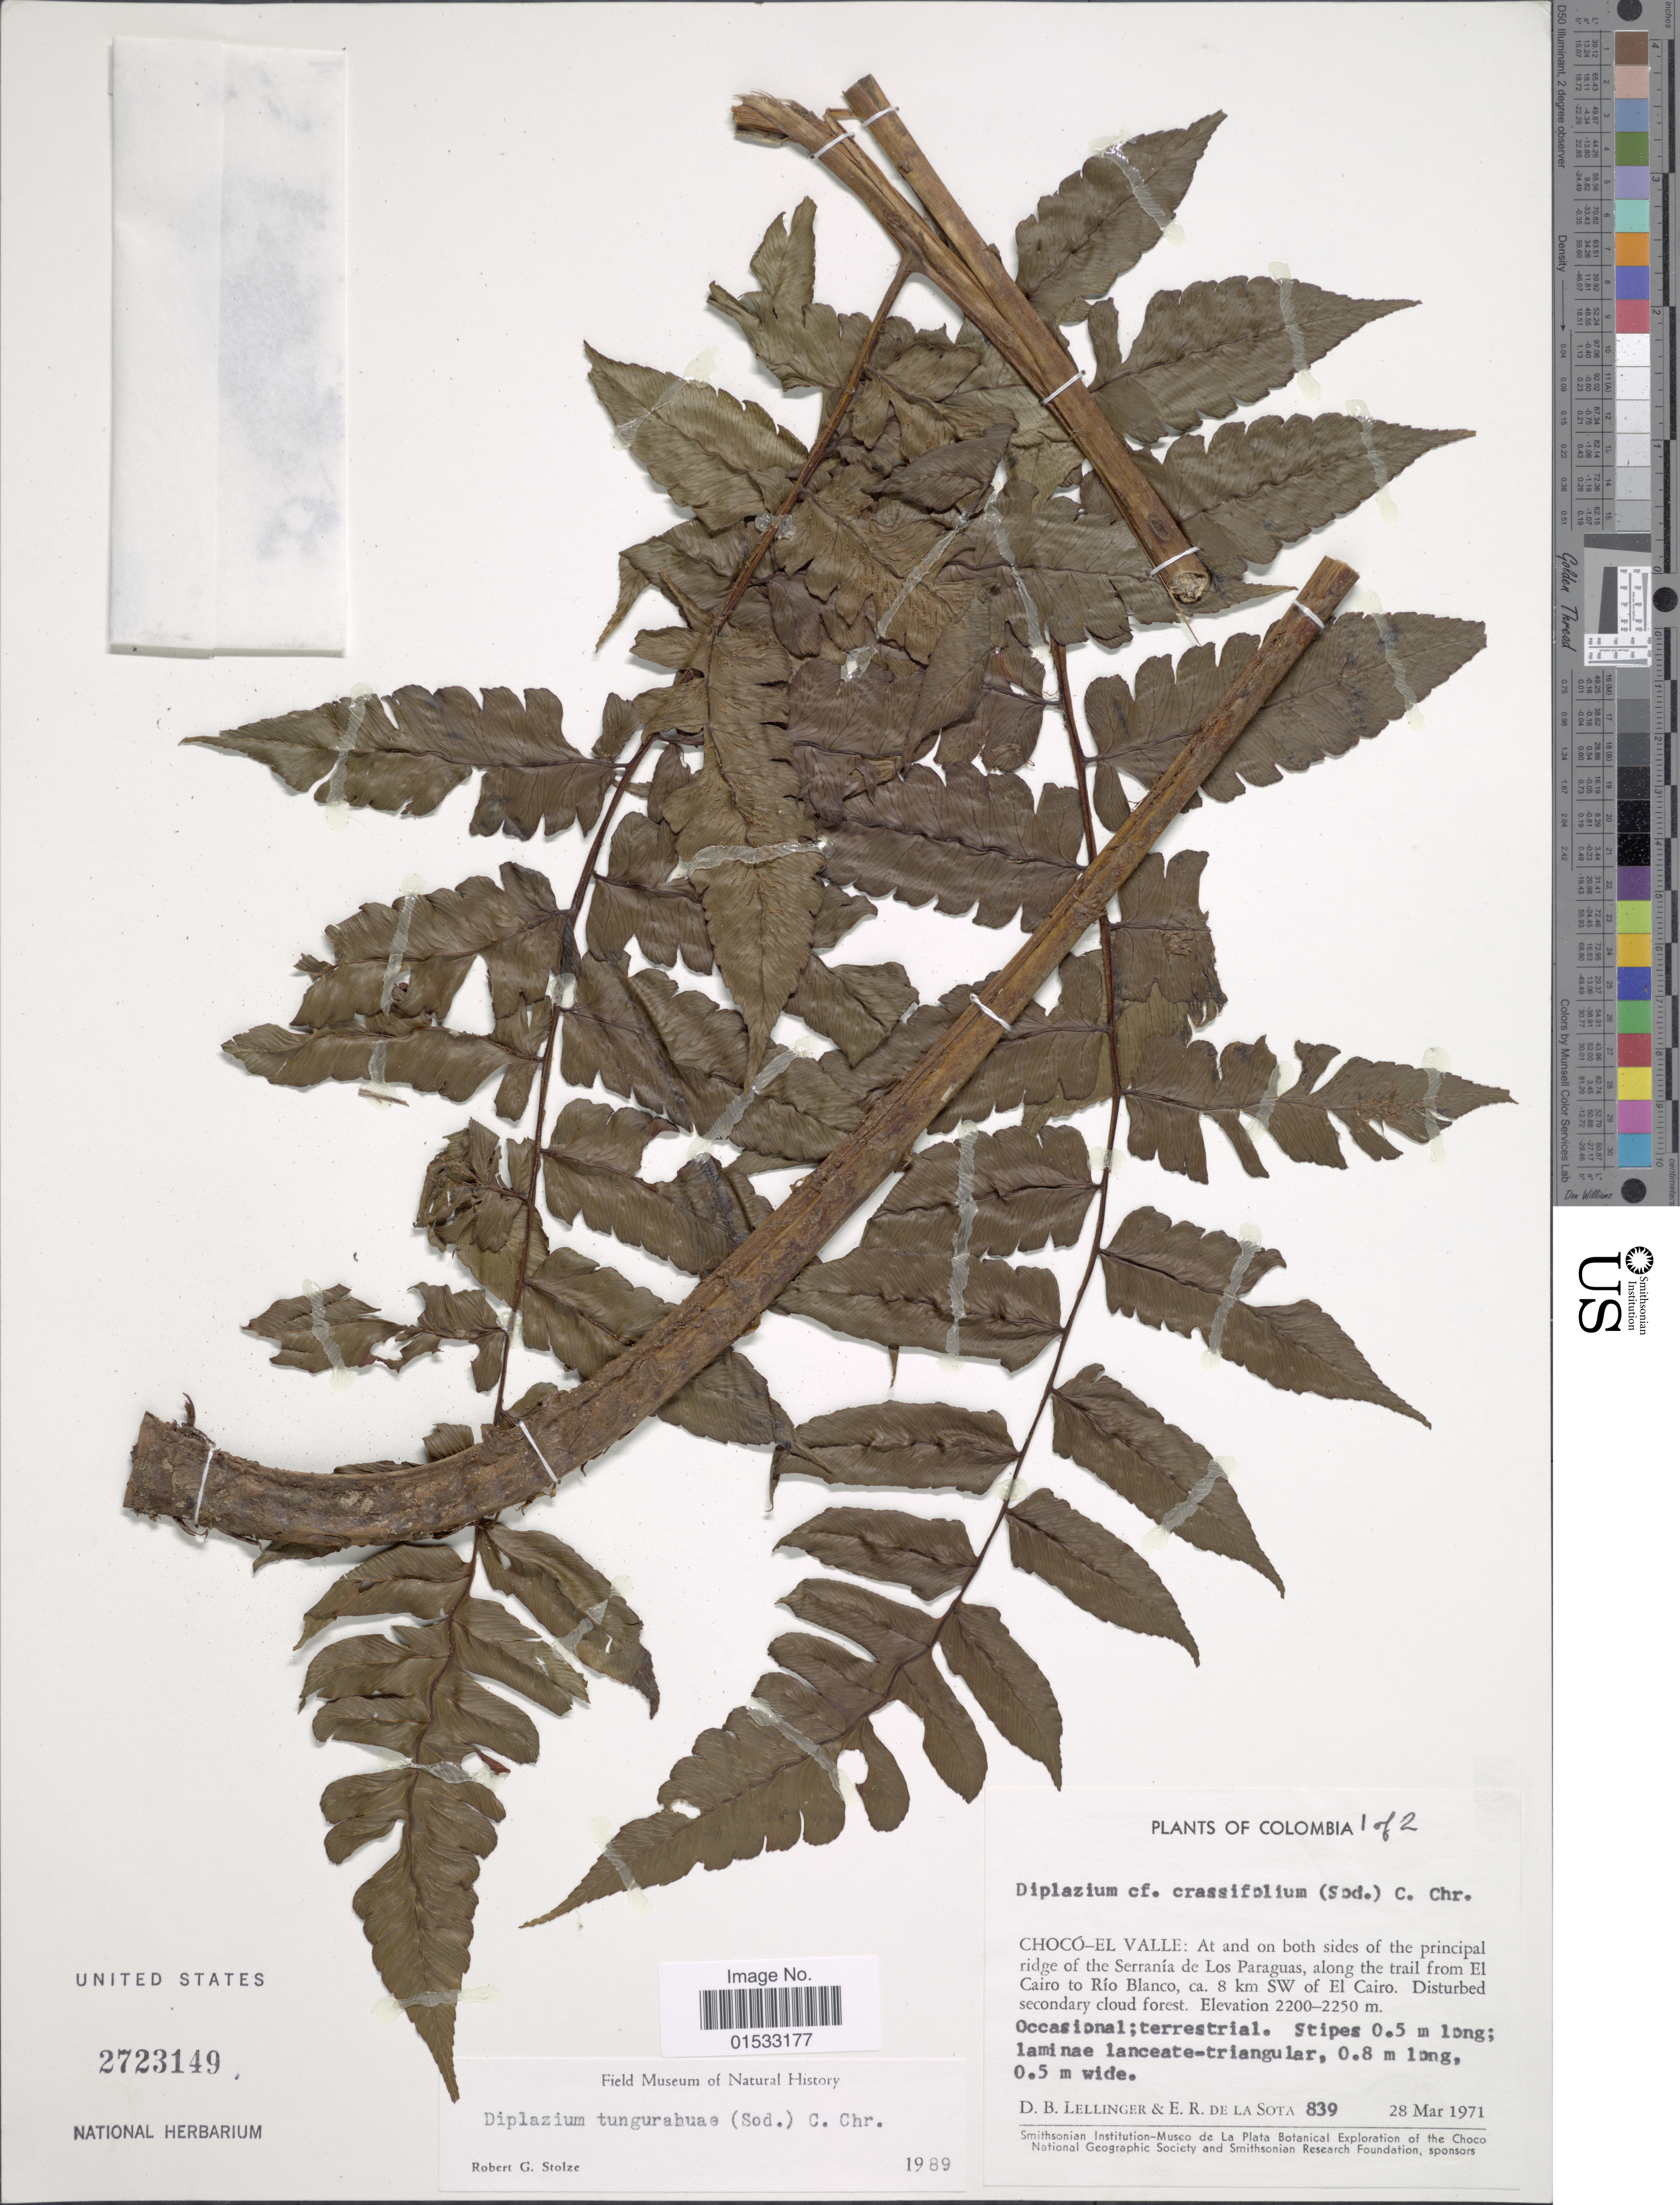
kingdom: Plantae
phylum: Tracheophyta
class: Polypodiopsida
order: Polypodiales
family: Athyriaceae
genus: Diplazium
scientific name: Diplazium tungurahuae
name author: (Sodiro) C. Chr.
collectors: D. B. Lellinger & E. R. de la Sota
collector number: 839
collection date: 1971-03-28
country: Colombia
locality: Choco-El Valle: At and on both sides of the principal ridge of the Serranía de Los Paraguas, along the trail from El Cairo to Río Blanco, ca. 8 km SW of El Cairo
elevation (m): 2200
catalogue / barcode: US 2723149